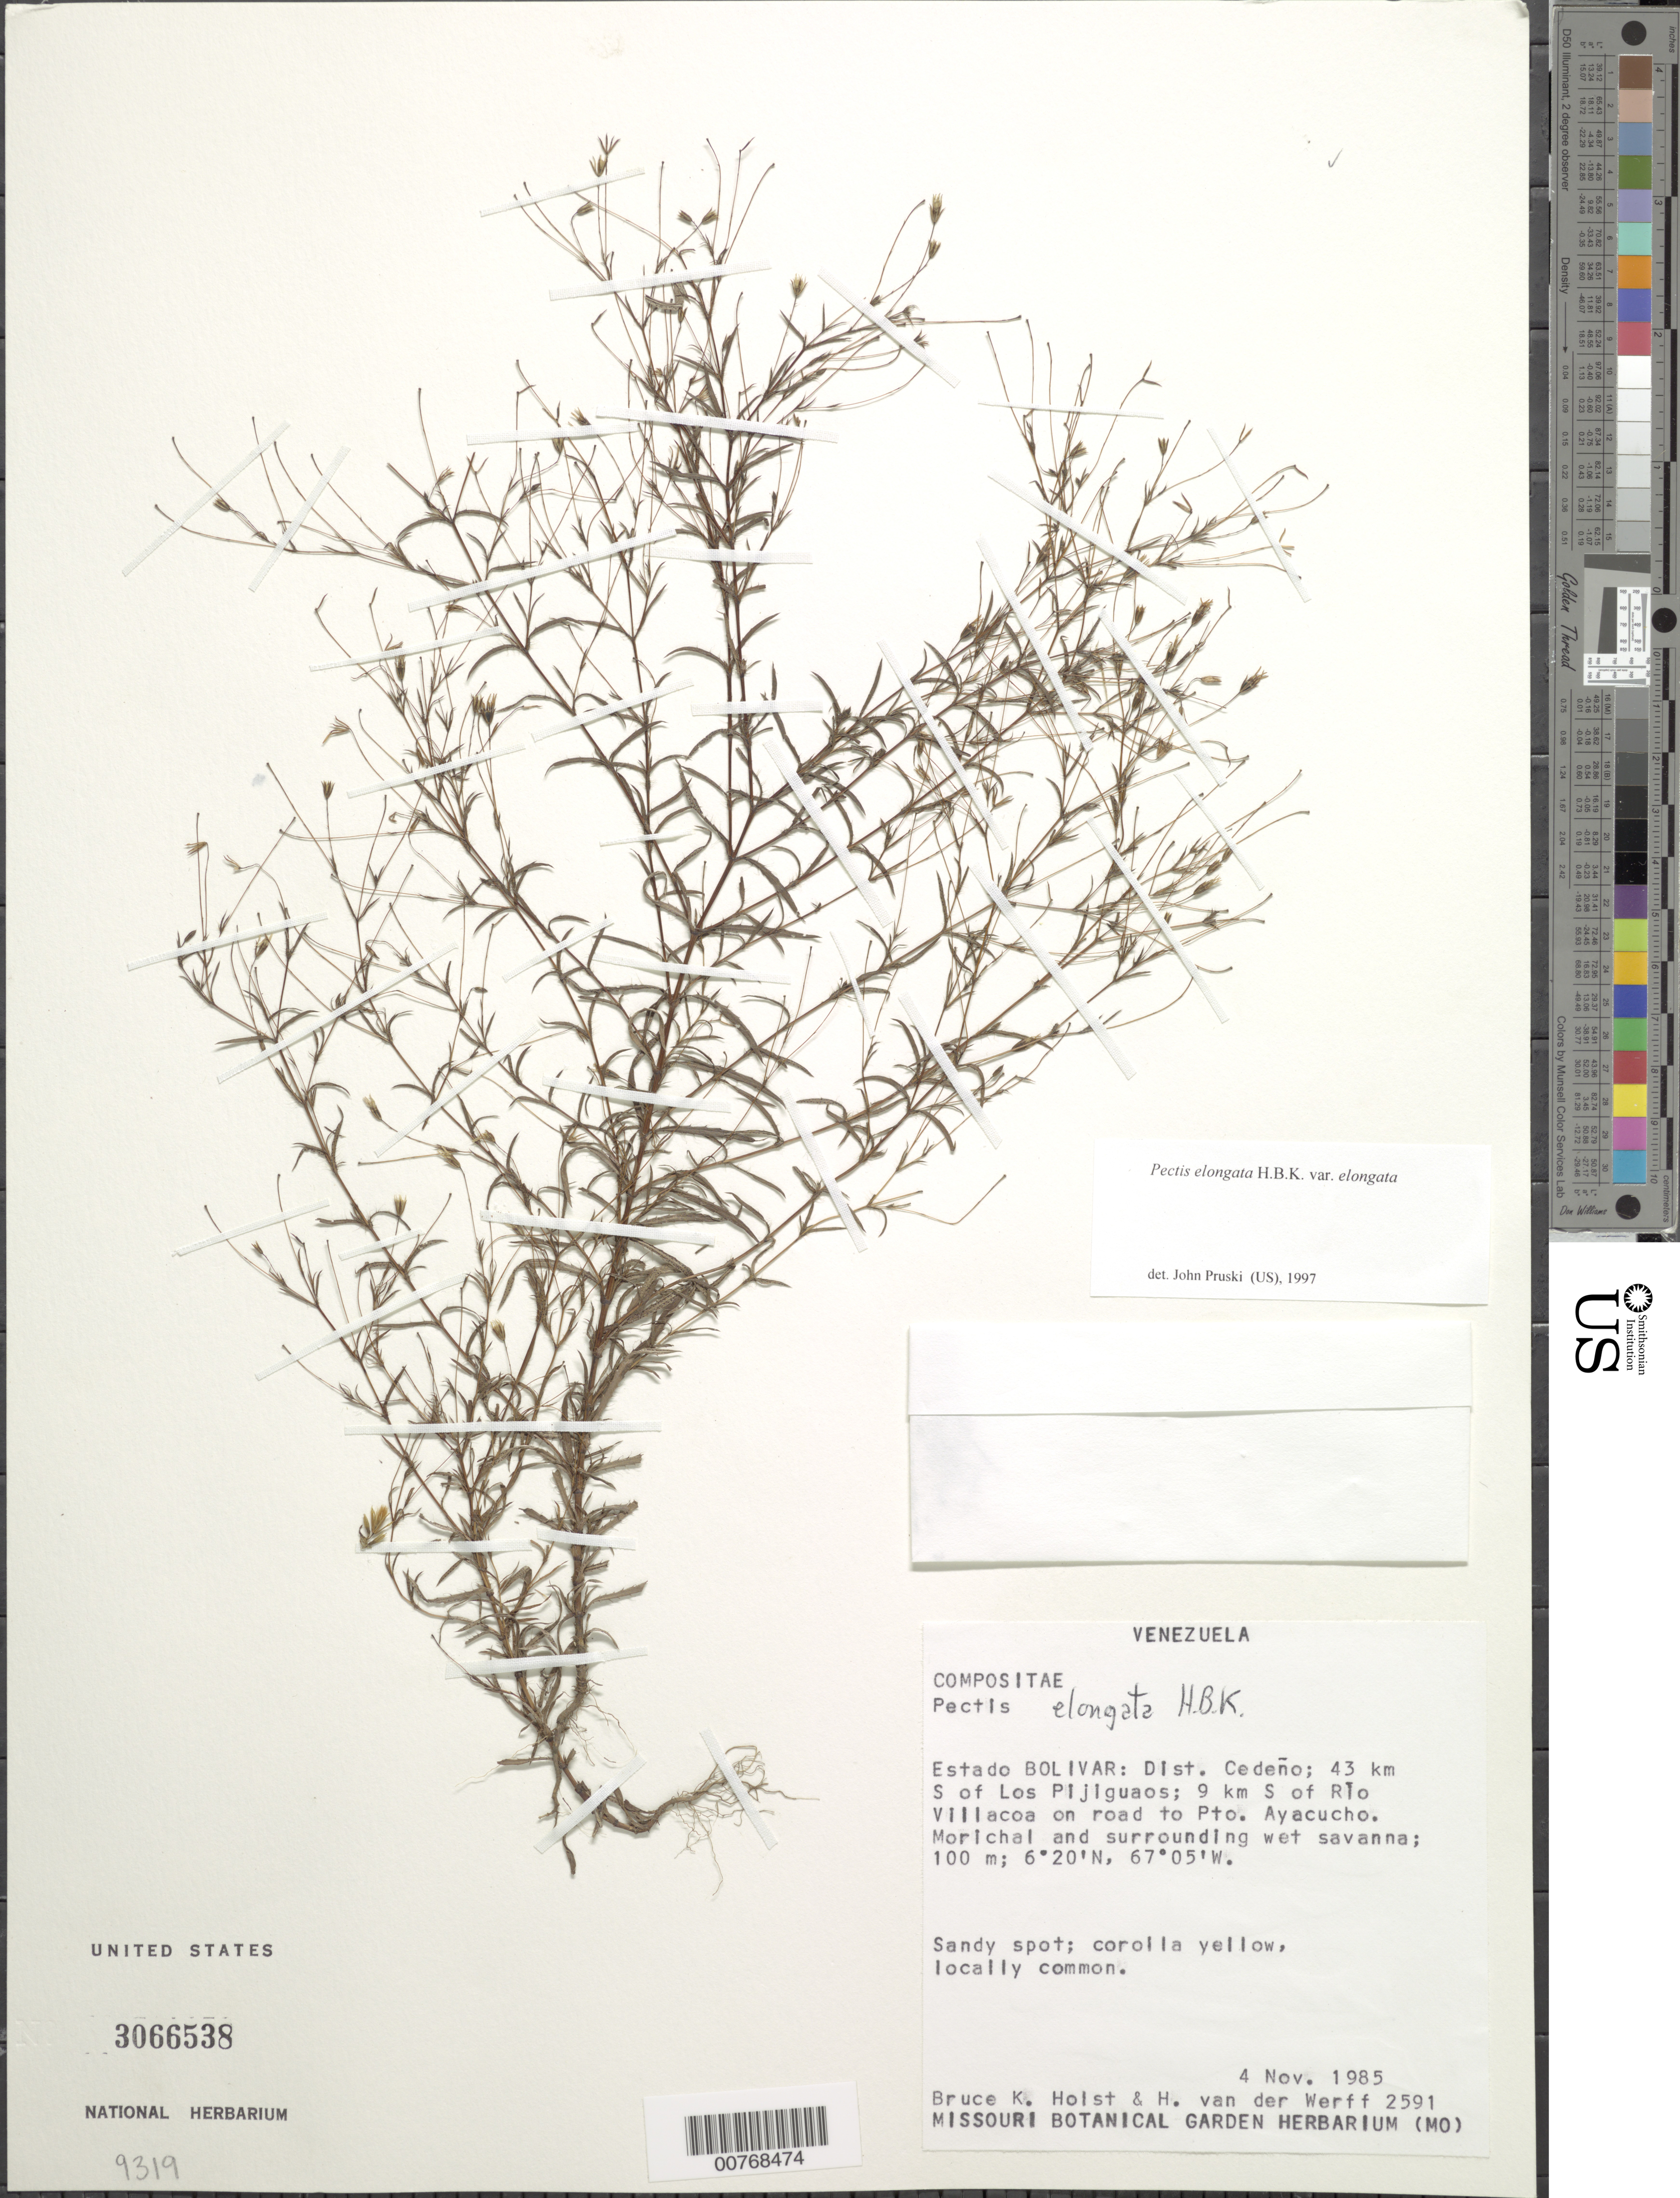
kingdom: Plantae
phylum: Tracheophyta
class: Magnoliopsida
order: Asterales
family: Asteraceae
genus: Pectis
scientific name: Pectis elongata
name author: Kunth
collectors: B. Holst & H. van der Werff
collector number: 2591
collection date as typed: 4-Nov-85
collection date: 1985-11-04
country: Venezuela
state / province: Bolívar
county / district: Cedeño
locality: Los Pijiguaos, 37 km S of; 3 km S of Río Villacoa on road to Pto. Ayacucho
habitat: Morichal and surrounding wet savanna, sandy spot.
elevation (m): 100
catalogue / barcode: US 3066538